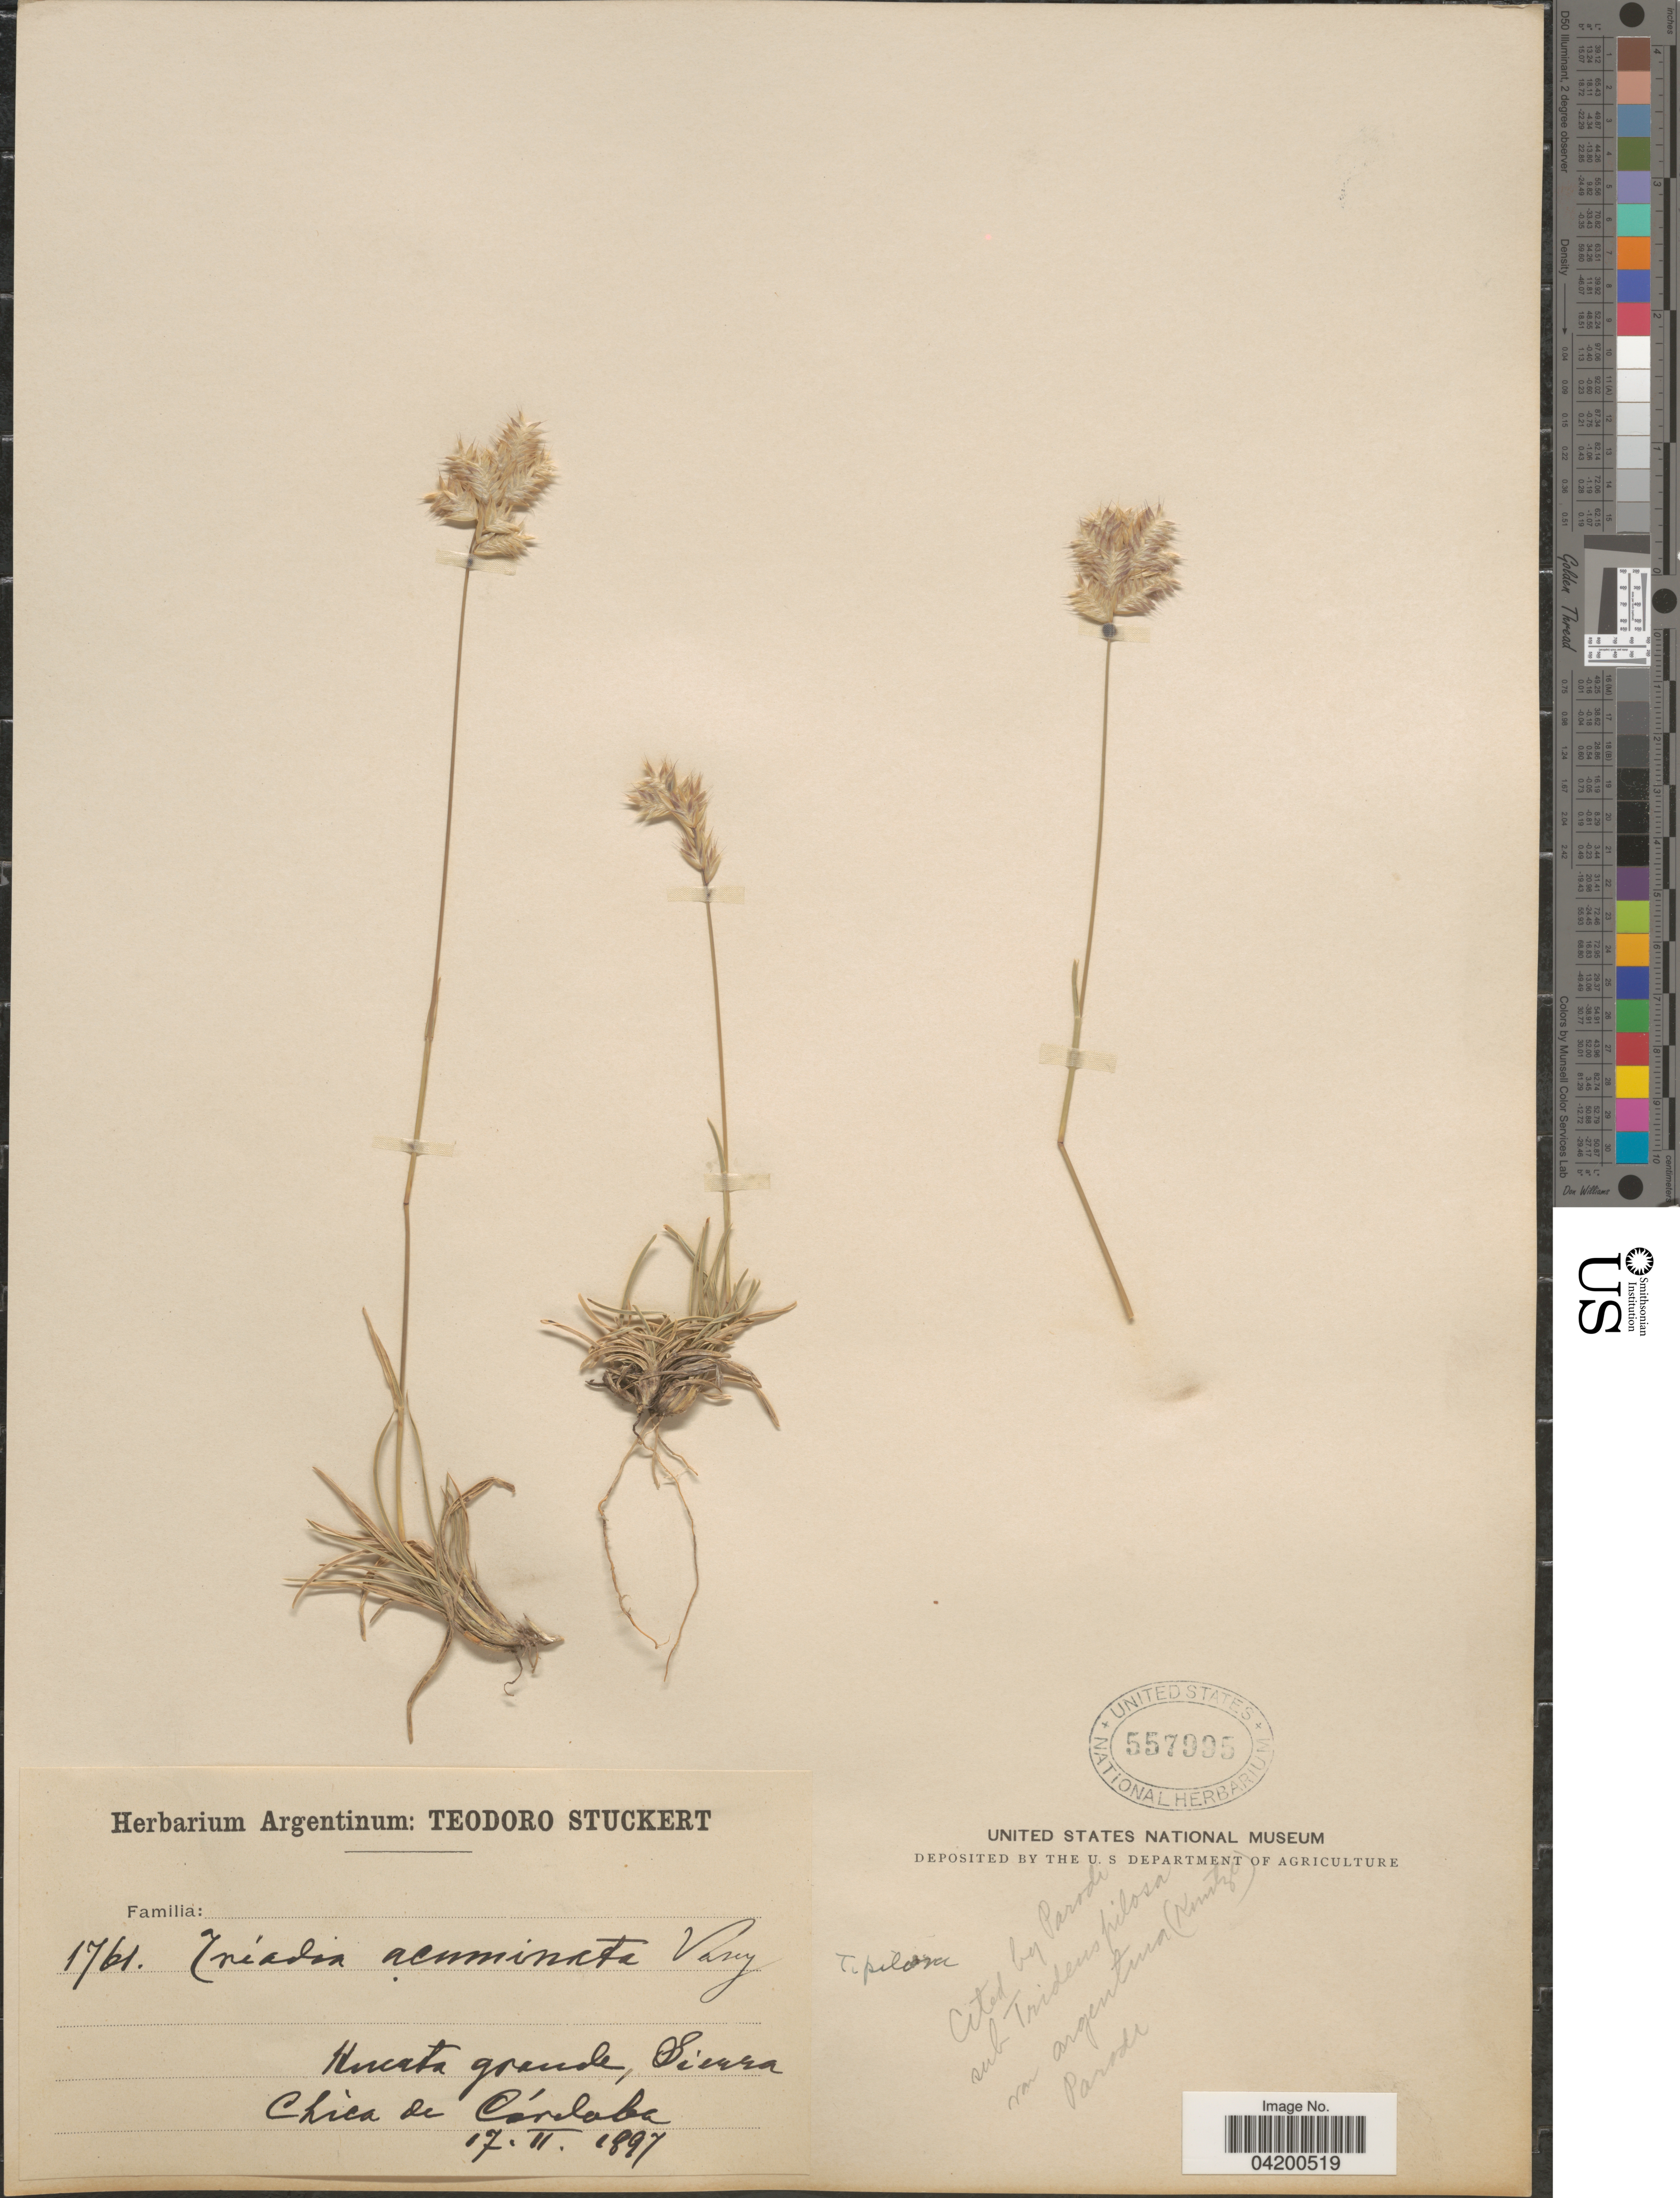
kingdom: Plantae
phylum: Tracheophyta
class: Liliopsida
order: Poales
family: Poaceae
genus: Erioneuron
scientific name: Erioneuron pilosum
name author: (Buckley) Nash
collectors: Ex herb. Teodoro Stuckert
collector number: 1761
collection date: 1897-02-17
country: Argentina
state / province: Cordoba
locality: Huerta grande, Sierra Chica.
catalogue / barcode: US 557995